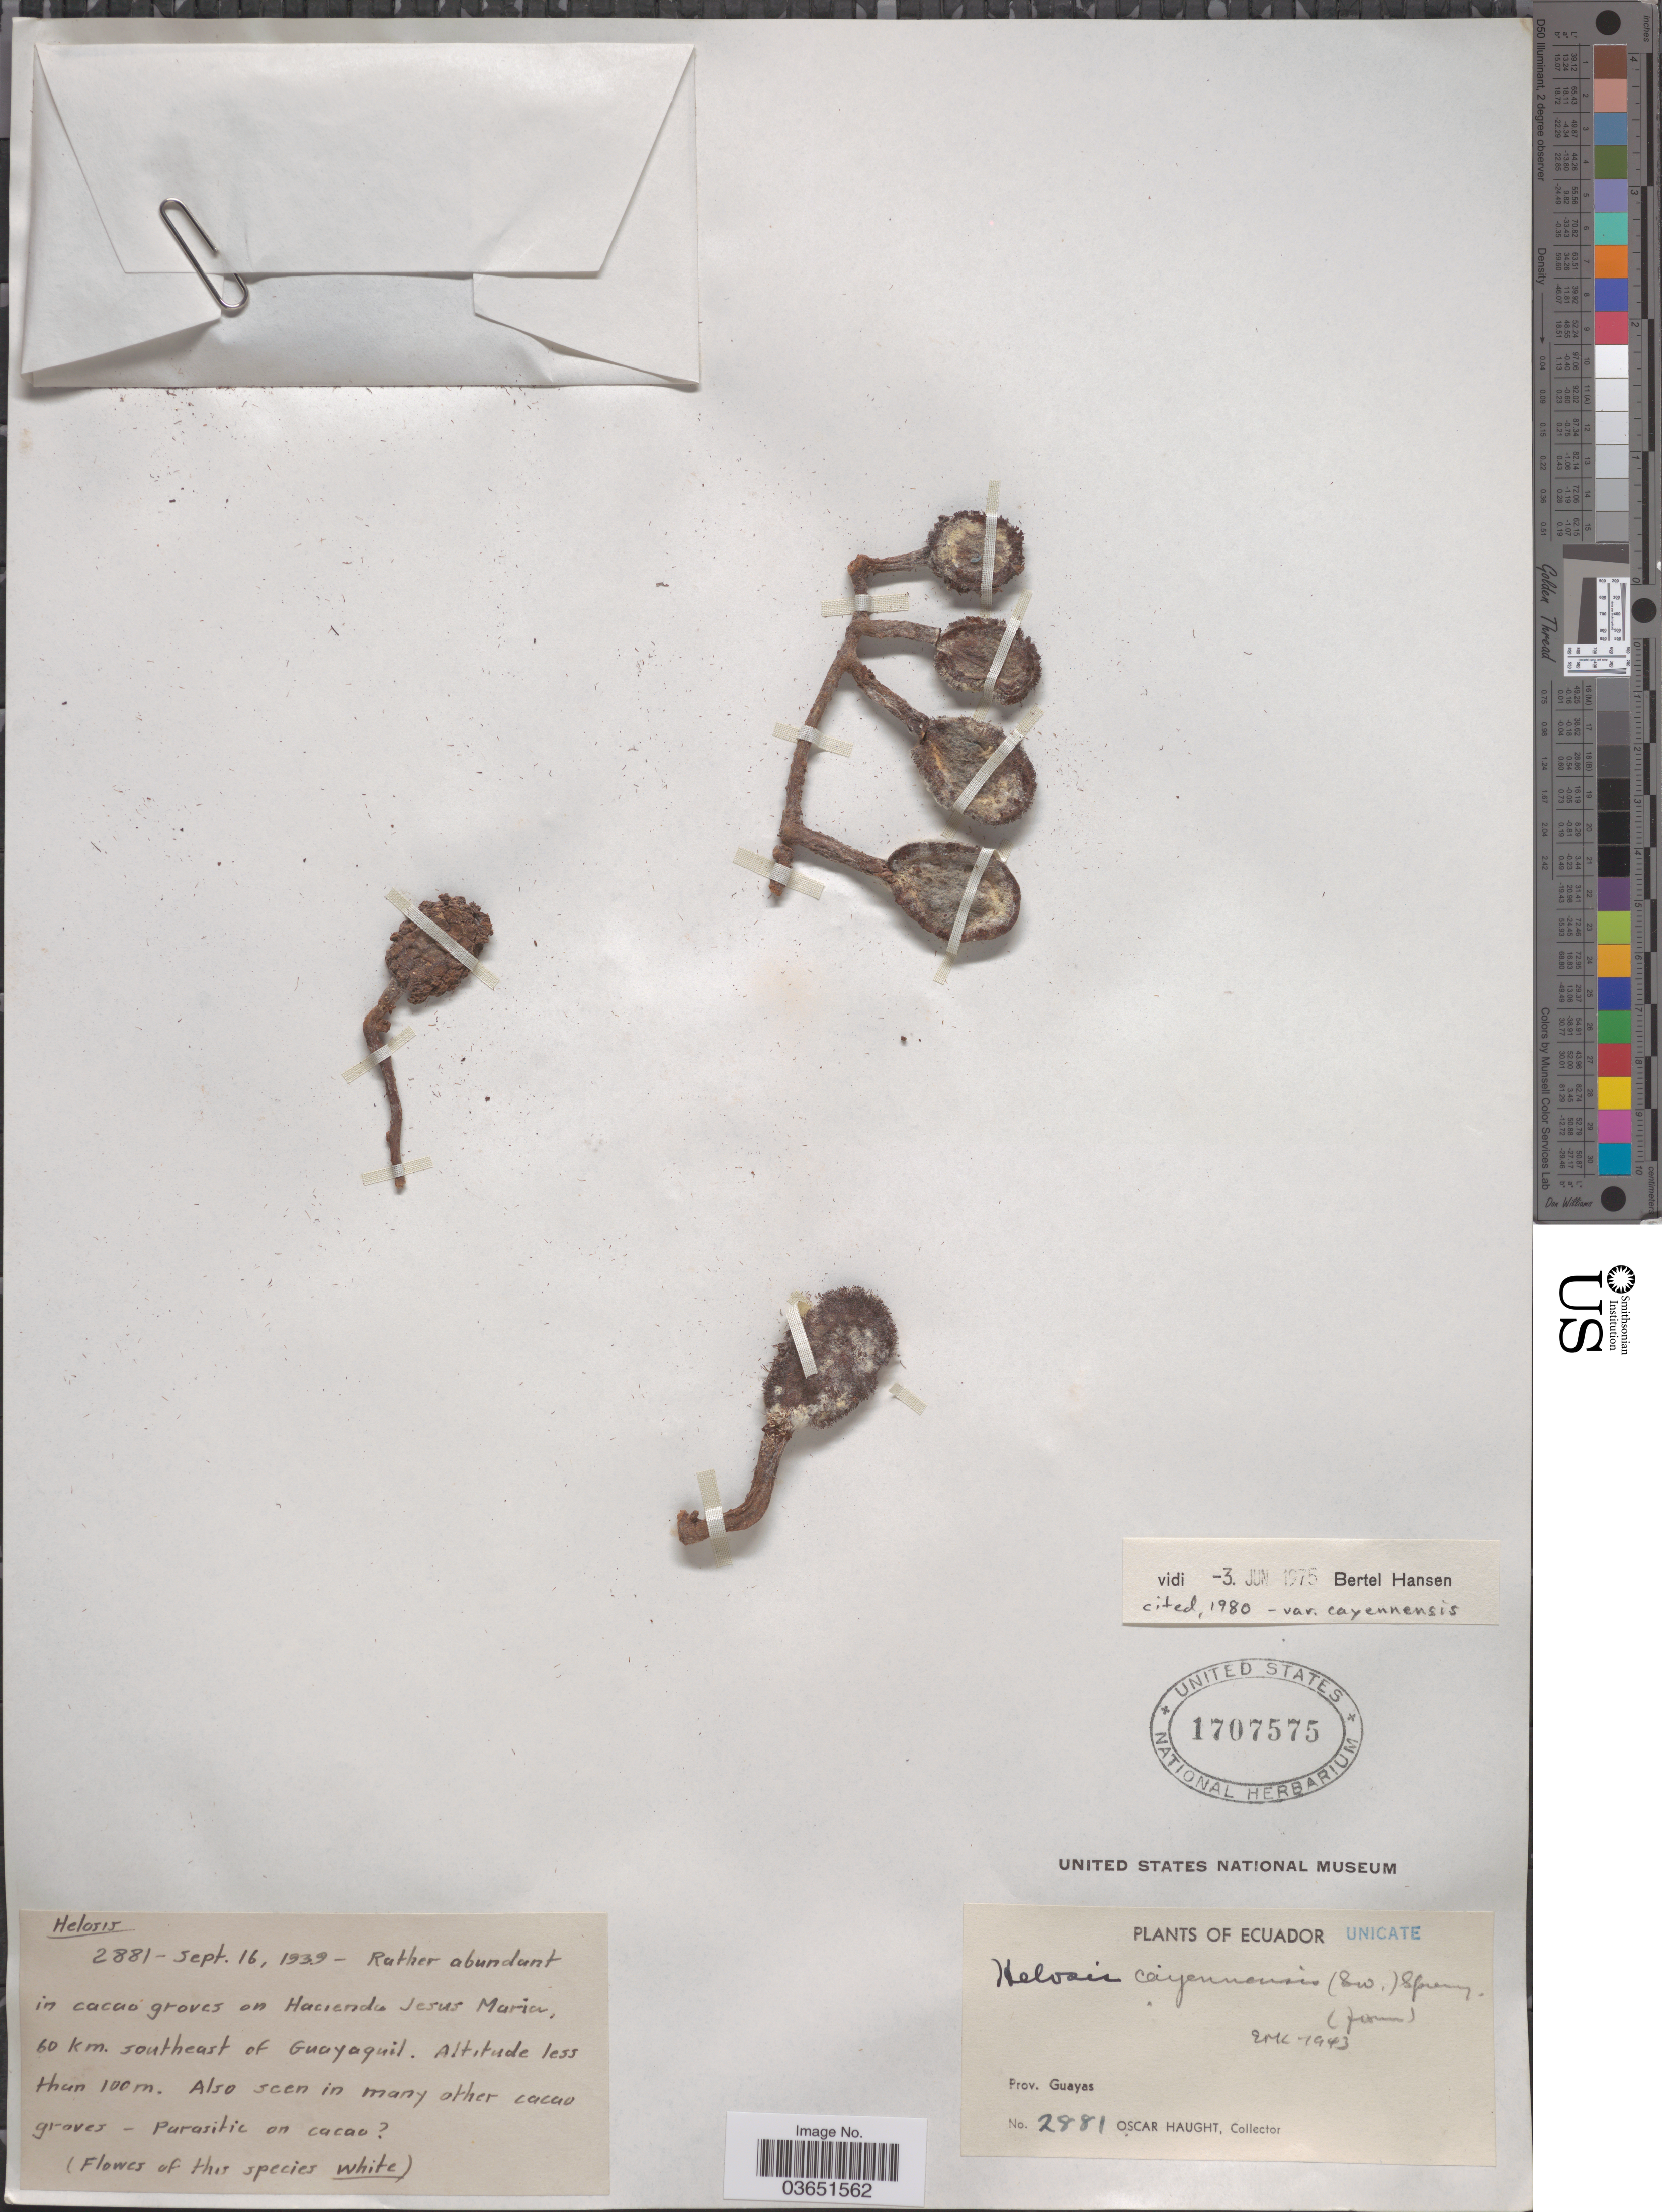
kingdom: Plantae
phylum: Tracheophyta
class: Magnoliopsida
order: Santalales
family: Balanophoraceae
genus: Helosis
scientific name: Helosis cayennensis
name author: (Sw.) Spreng.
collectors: O. Haught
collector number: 2881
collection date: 1939-09-16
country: Ecuador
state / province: Guayas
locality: Rather abundant in cacao groves on Hacienda Jesus Maria, 60 km. southeast of Guayaquil.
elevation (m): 100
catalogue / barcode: US 1707575